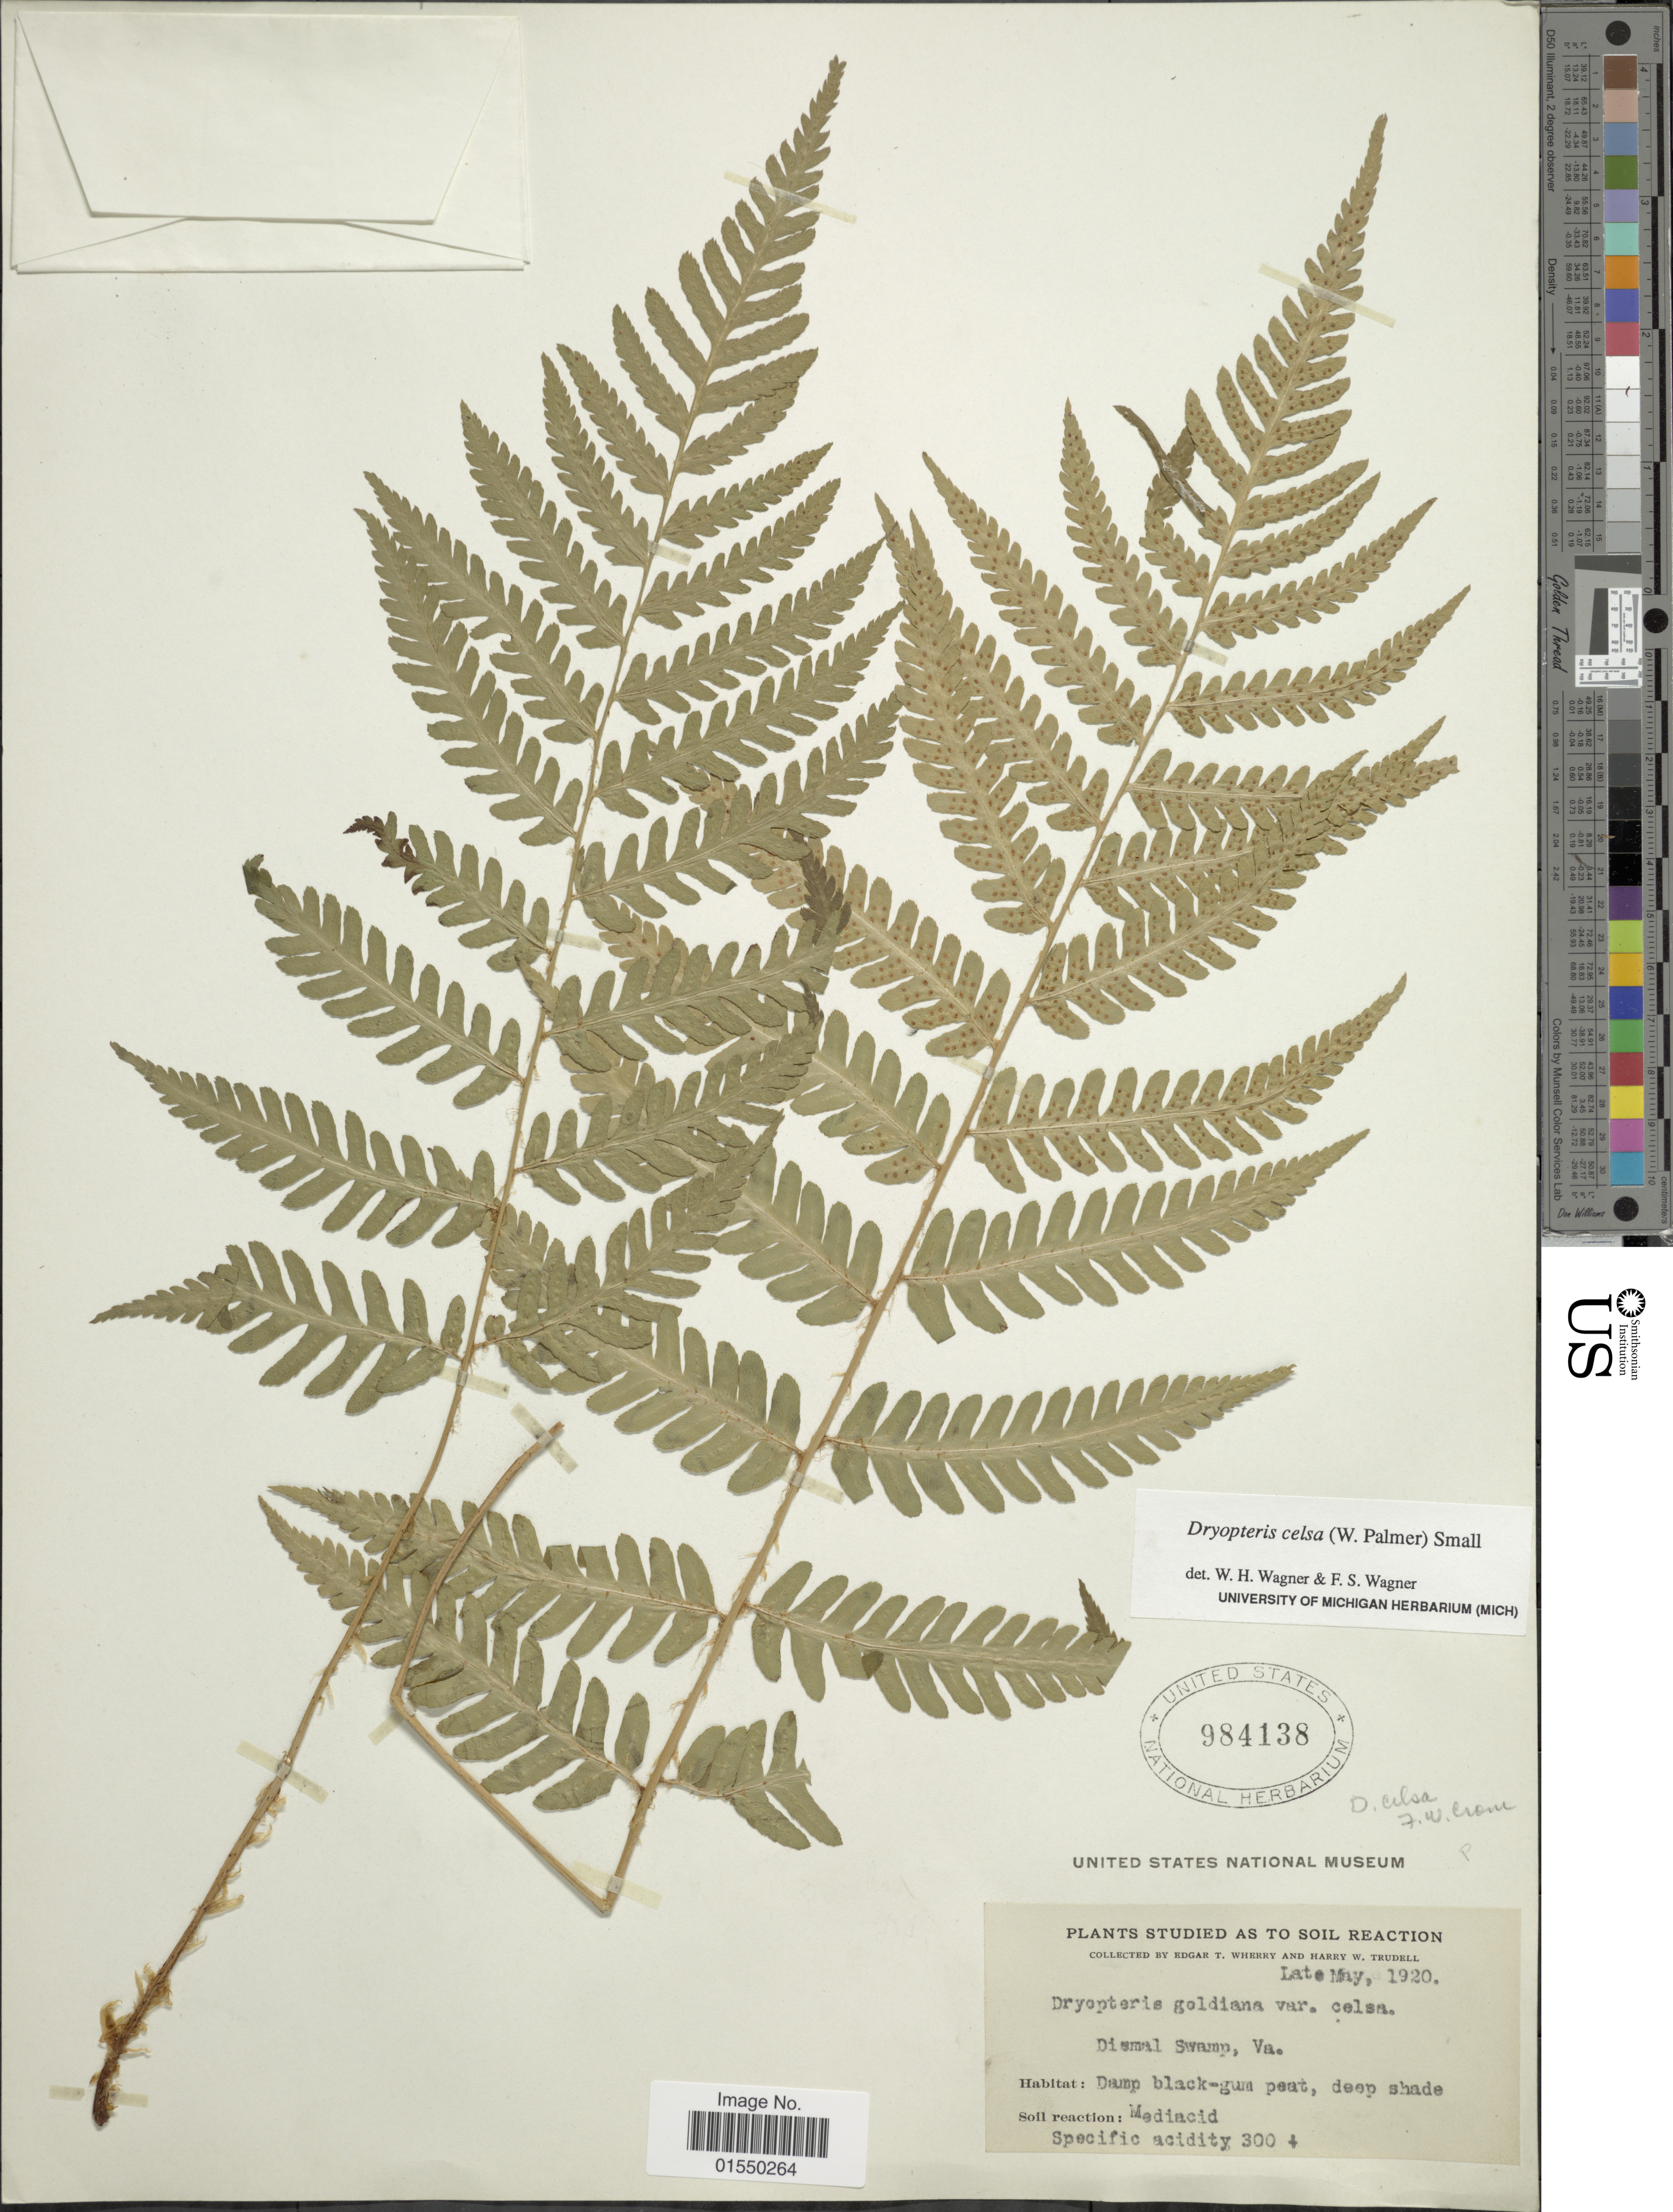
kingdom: Plantae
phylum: Tracheophyta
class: Polypodiopsida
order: Polypodiales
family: Dryopteridaceae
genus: Dryopteris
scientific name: Dryopteris celsa (W. Palmer) Knowlt., W. Palmer & C.L. Pollard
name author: (W. Palmer) Knowlt. et al.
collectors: E. T. Wherry & H. Trudell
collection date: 1920-05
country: United States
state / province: Virginia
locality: Dismal Swamp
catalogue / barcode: US 984138